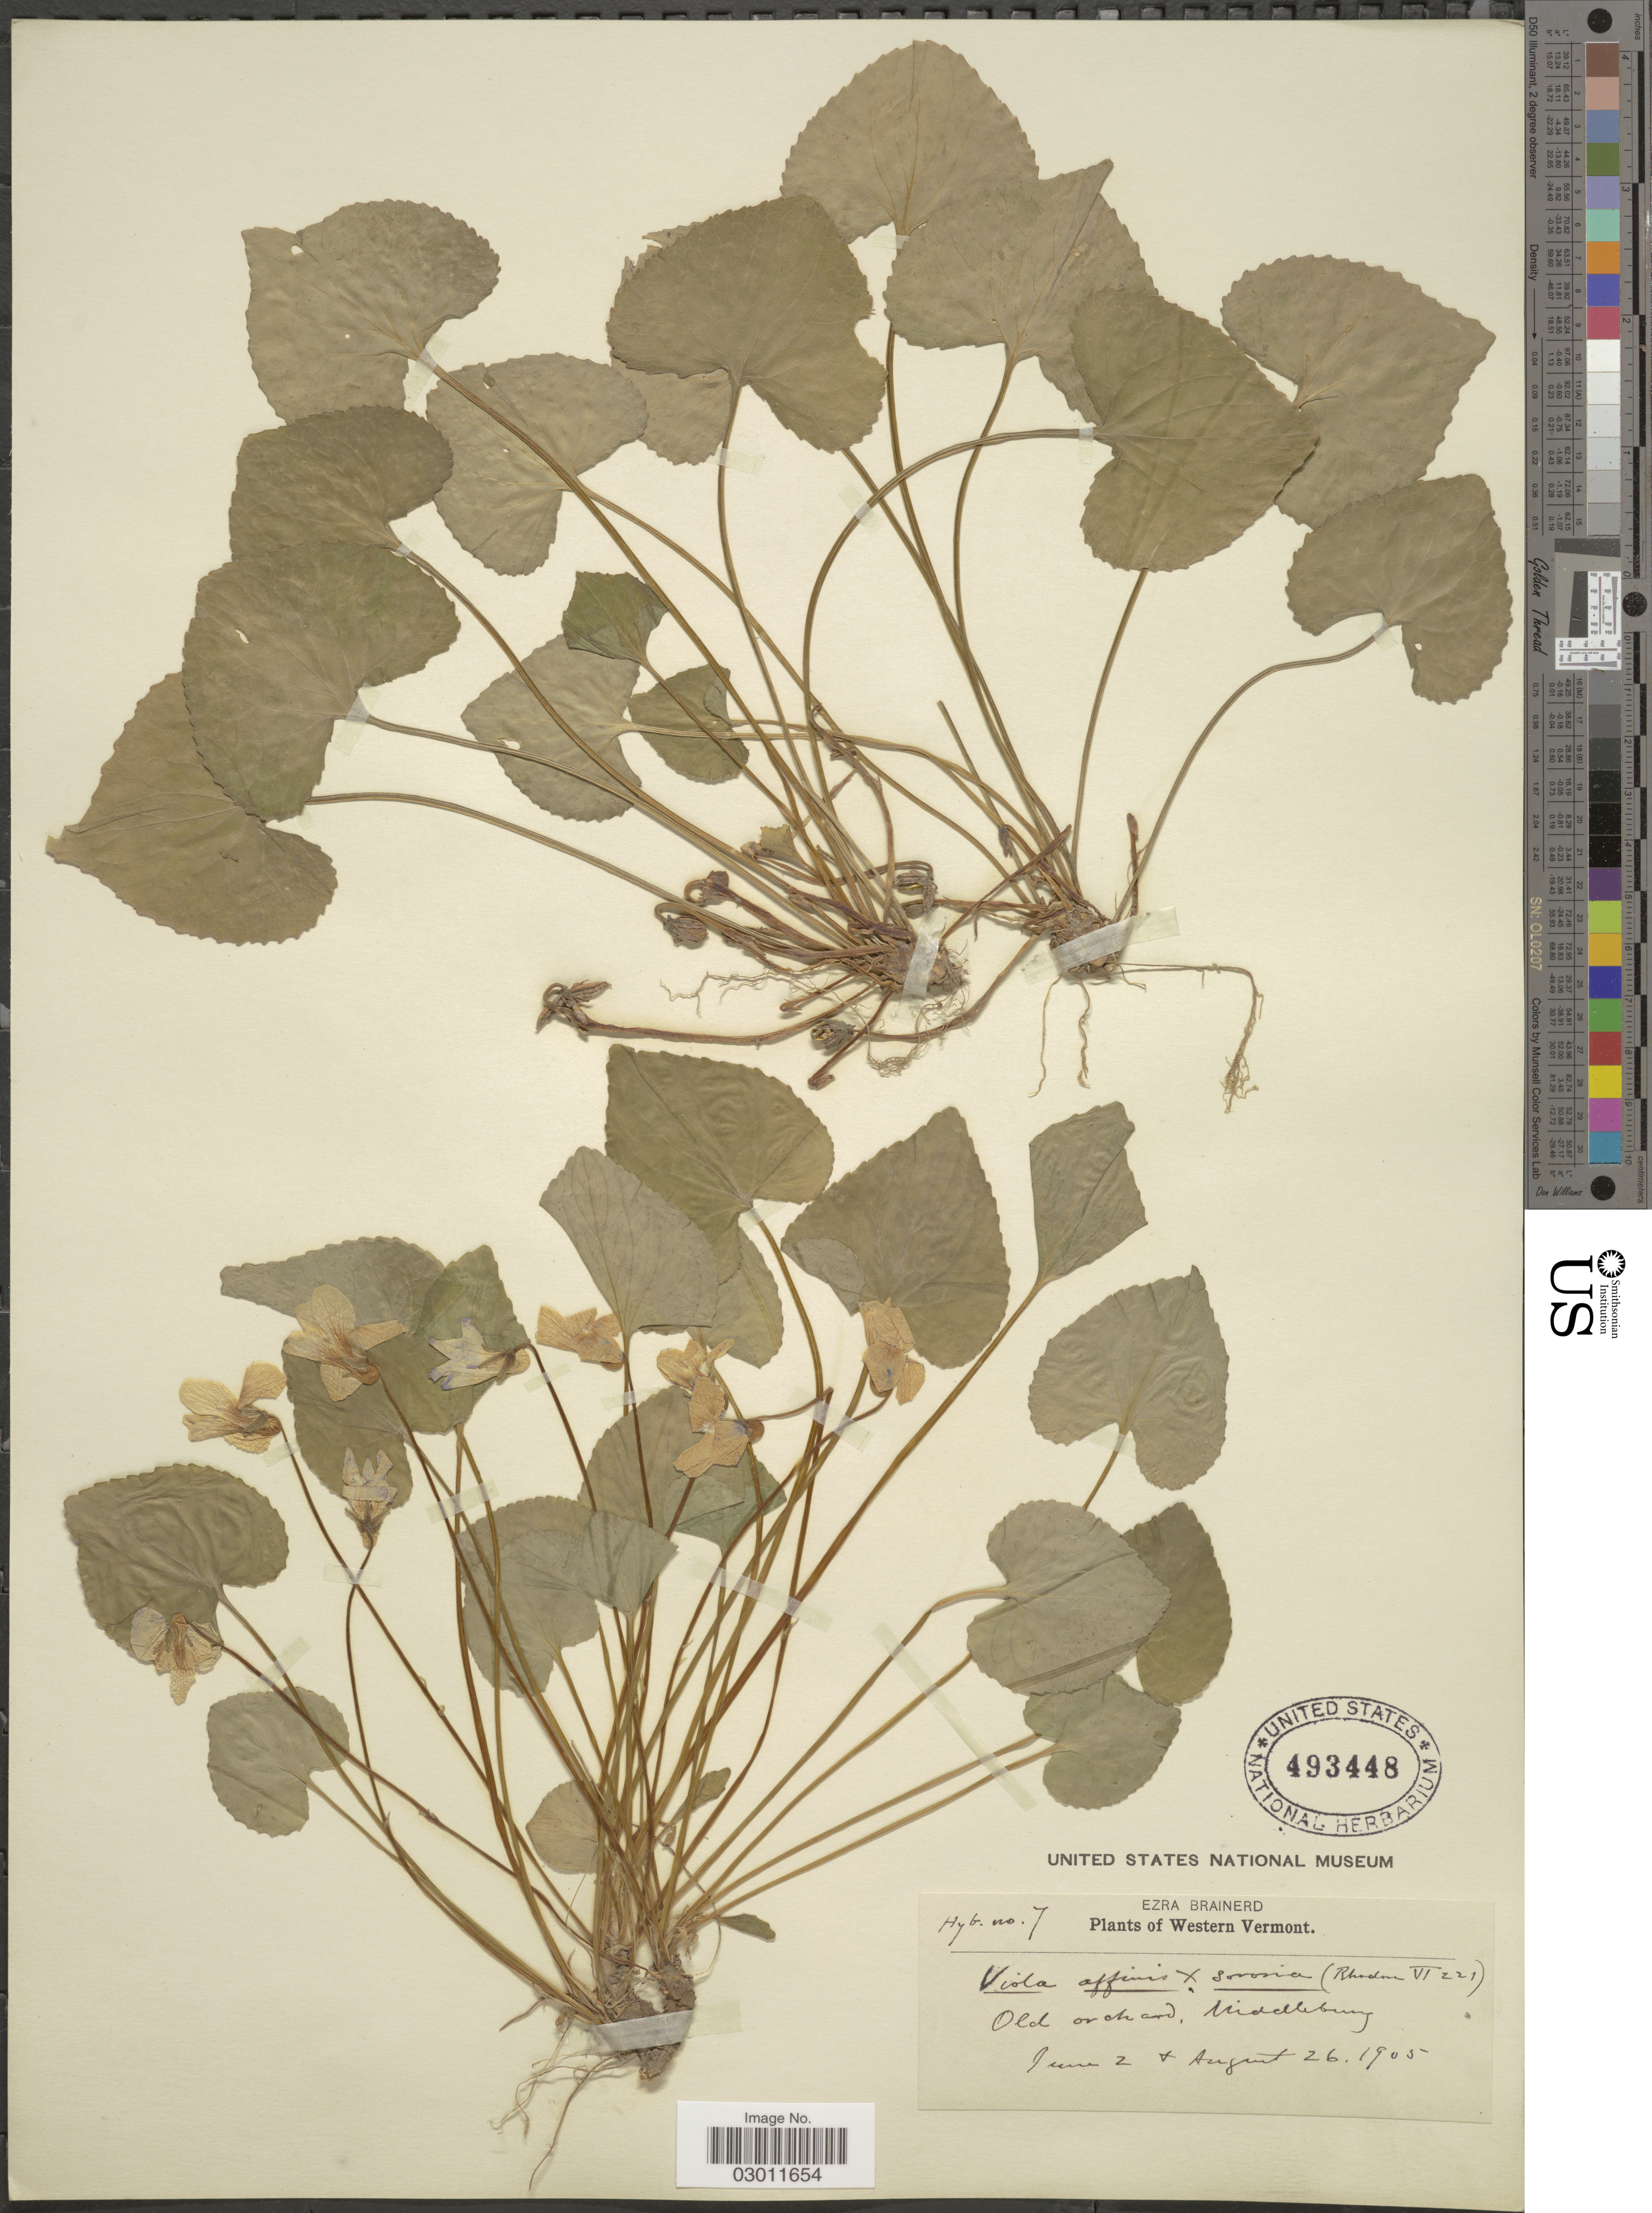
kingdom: Plantae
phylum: Tracheophyta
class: Magnoliopsida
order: Malpighiales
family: Violaceae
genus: Viola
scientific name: Viola affinis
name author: LeConte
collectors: E. Brainerd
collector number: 7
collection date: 1905-06-02/1905-08-26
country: United States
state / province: Vermont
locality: Western Vermont, Middleburg.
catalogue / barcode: US 493448